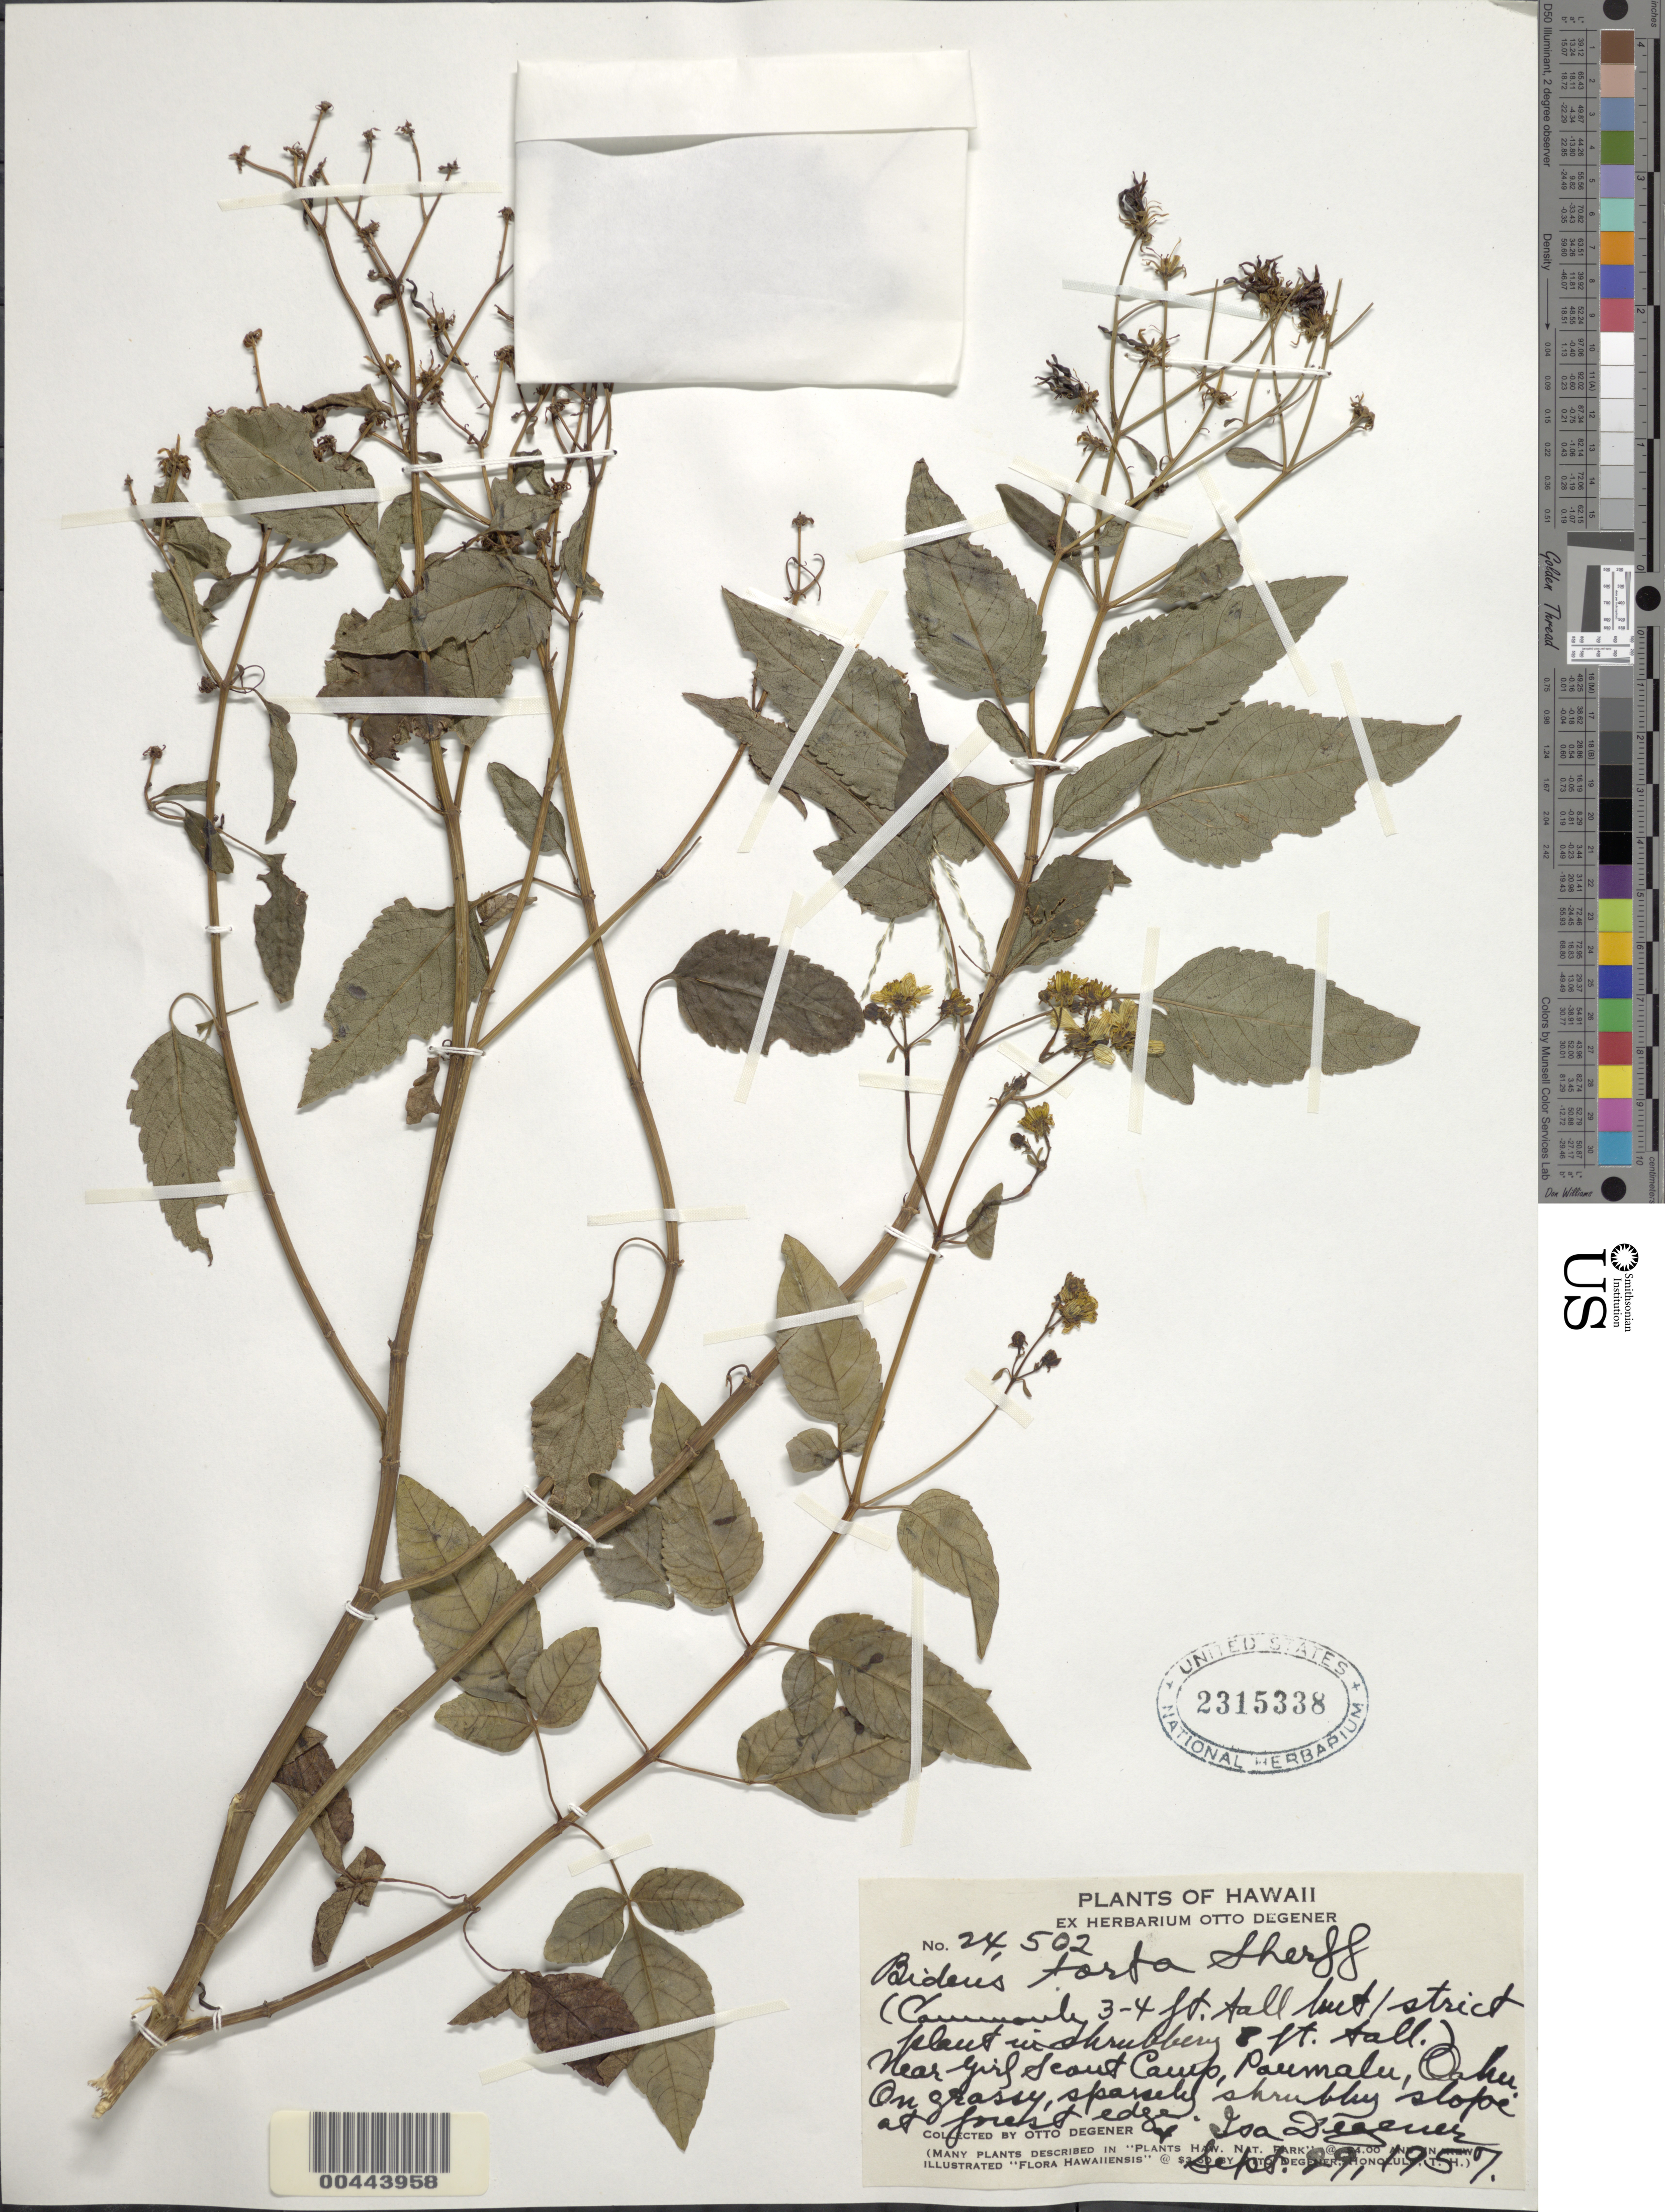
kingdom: Plantae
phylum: Tracheophyta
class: Magnoliopsida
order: Asterales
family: Asteraceae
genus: Bidens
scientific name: Bidens torta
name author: Sherff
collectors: O. Degener & I. Degener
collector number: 24502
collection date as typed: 29 Sep 1957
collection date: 1957-09-29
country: United States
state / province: Hawaii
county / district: Honolulu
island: Oahu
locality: Near Girl Scout Camp, Paumalu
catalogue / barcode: US 2315338